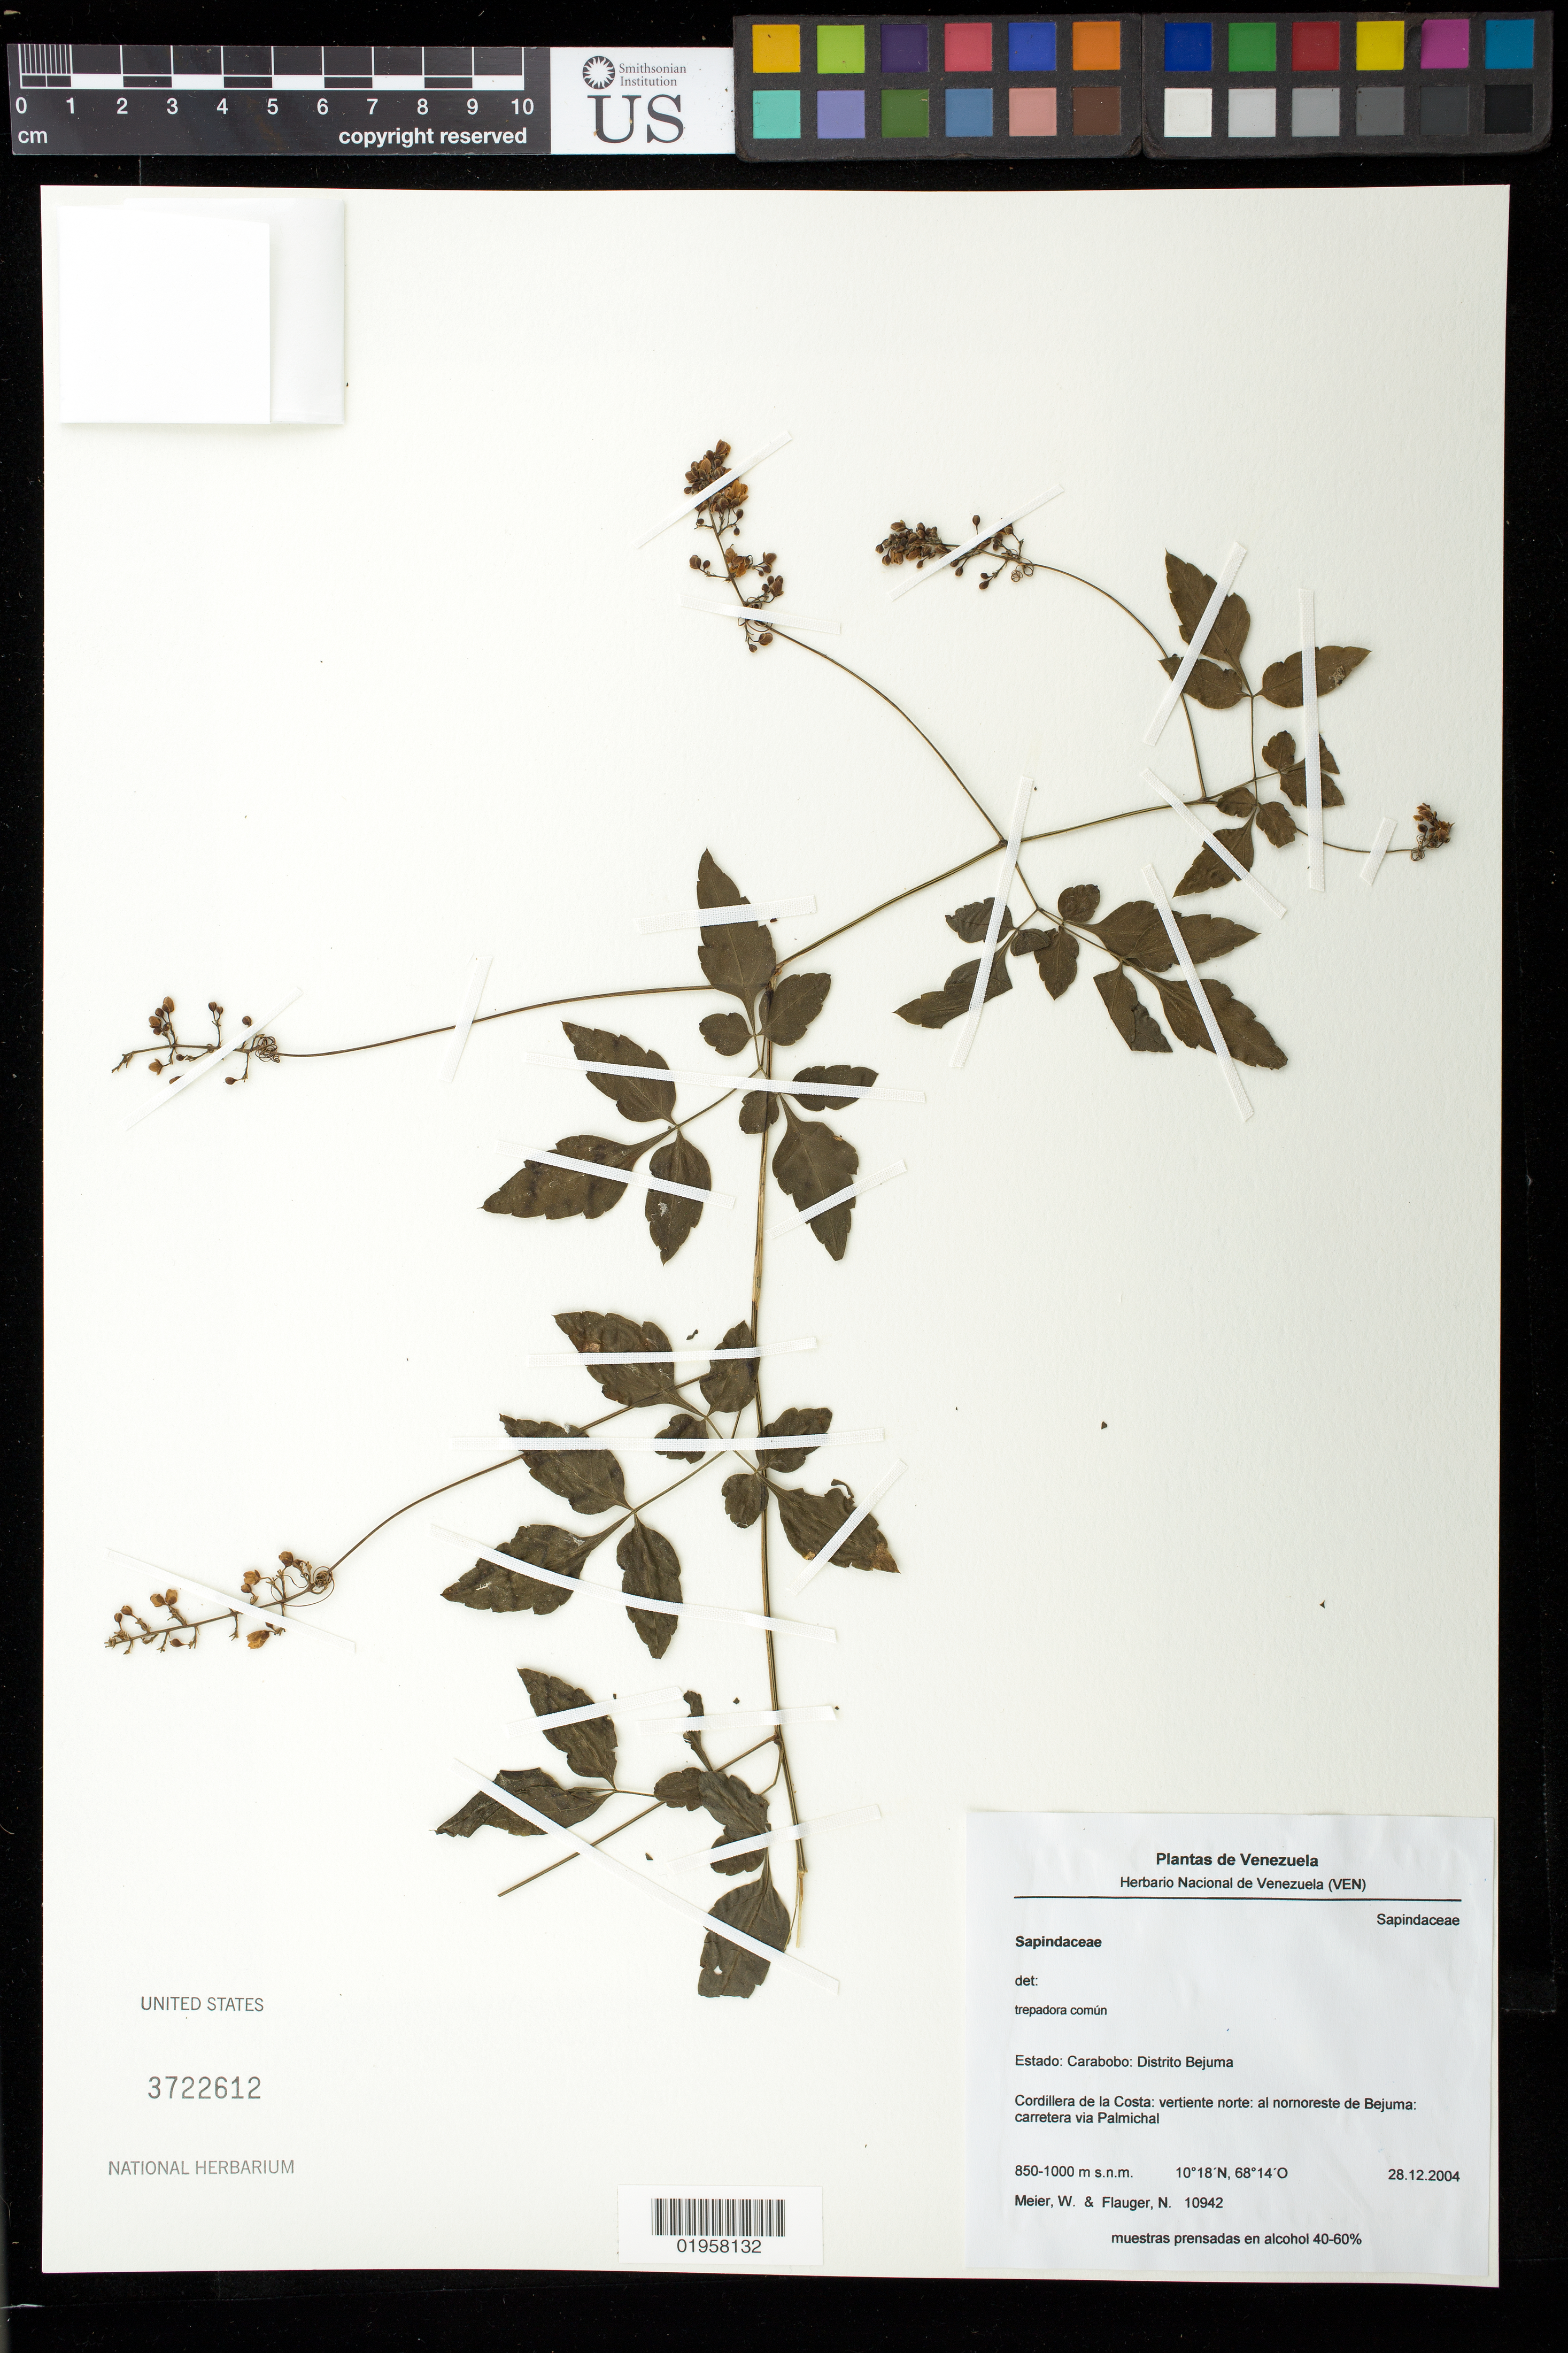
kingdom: Plantae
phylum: Tracheophyta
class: Magnoliopsida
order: Sapindales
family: Sapindaceae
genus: Serjania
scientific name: Serjania communis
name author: Cambess.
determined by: Acevedo-Rodríguez, P., (BOT), Smithsonian Institution - National Museum of Natural History (UNITED STATES)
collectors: W. Meier & N. Flauger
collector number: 10942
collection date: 2004-12-28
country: Venezuela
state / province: Carabobo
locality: Distrito Bejuma. Cordillera de la Costa; vertiente norte; al nornoreste de Bejuma, carretera via Palmichal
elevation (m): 850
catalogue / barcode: US 3722612